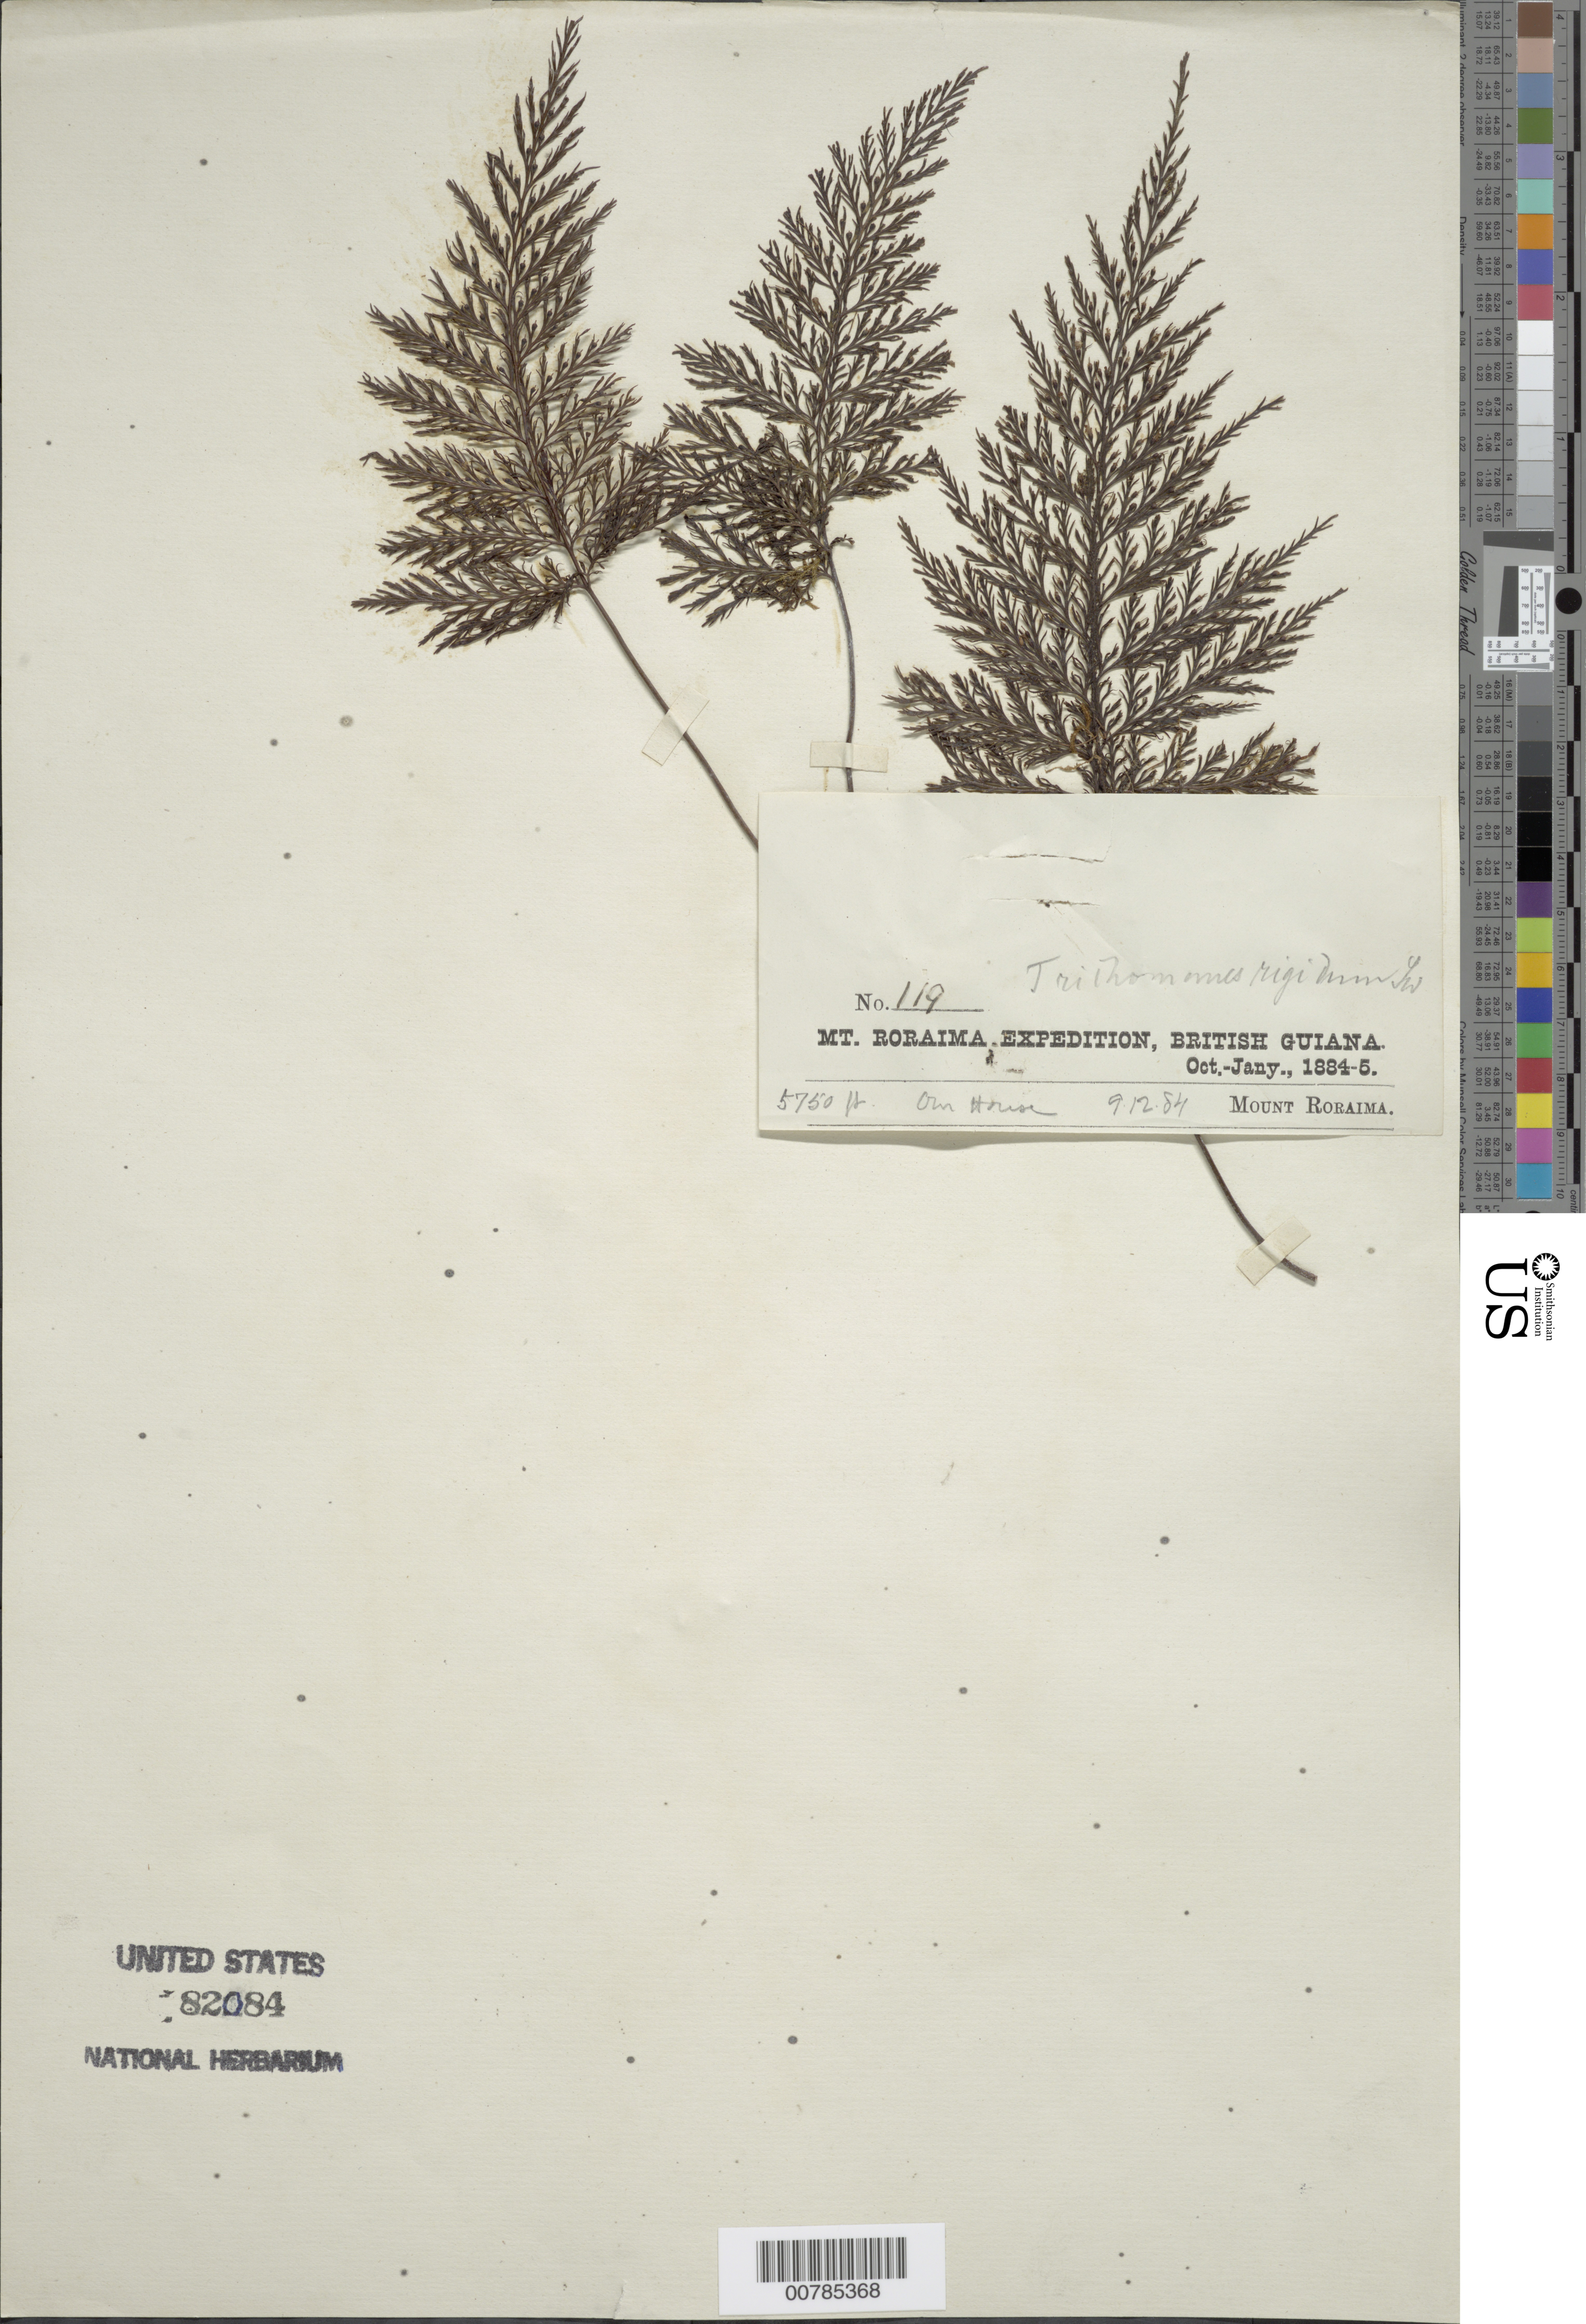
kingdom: Plantae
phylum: Tracheophyta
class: Polypodiopsida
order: Hymenophyllales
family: Hymenophyllaceae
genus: Abrodictyum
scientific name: Abrodictyum rigidum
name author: (Sw.) Ebihara & Dubuisson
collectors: E. F. im Thurn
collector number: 119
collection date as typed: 9-Dec-84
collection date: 1984-12-09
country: Guyana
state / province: Cuyuni-Mazaruni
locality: Mt. Roraima, "Our House"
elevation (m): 1753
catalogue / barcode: US 82084